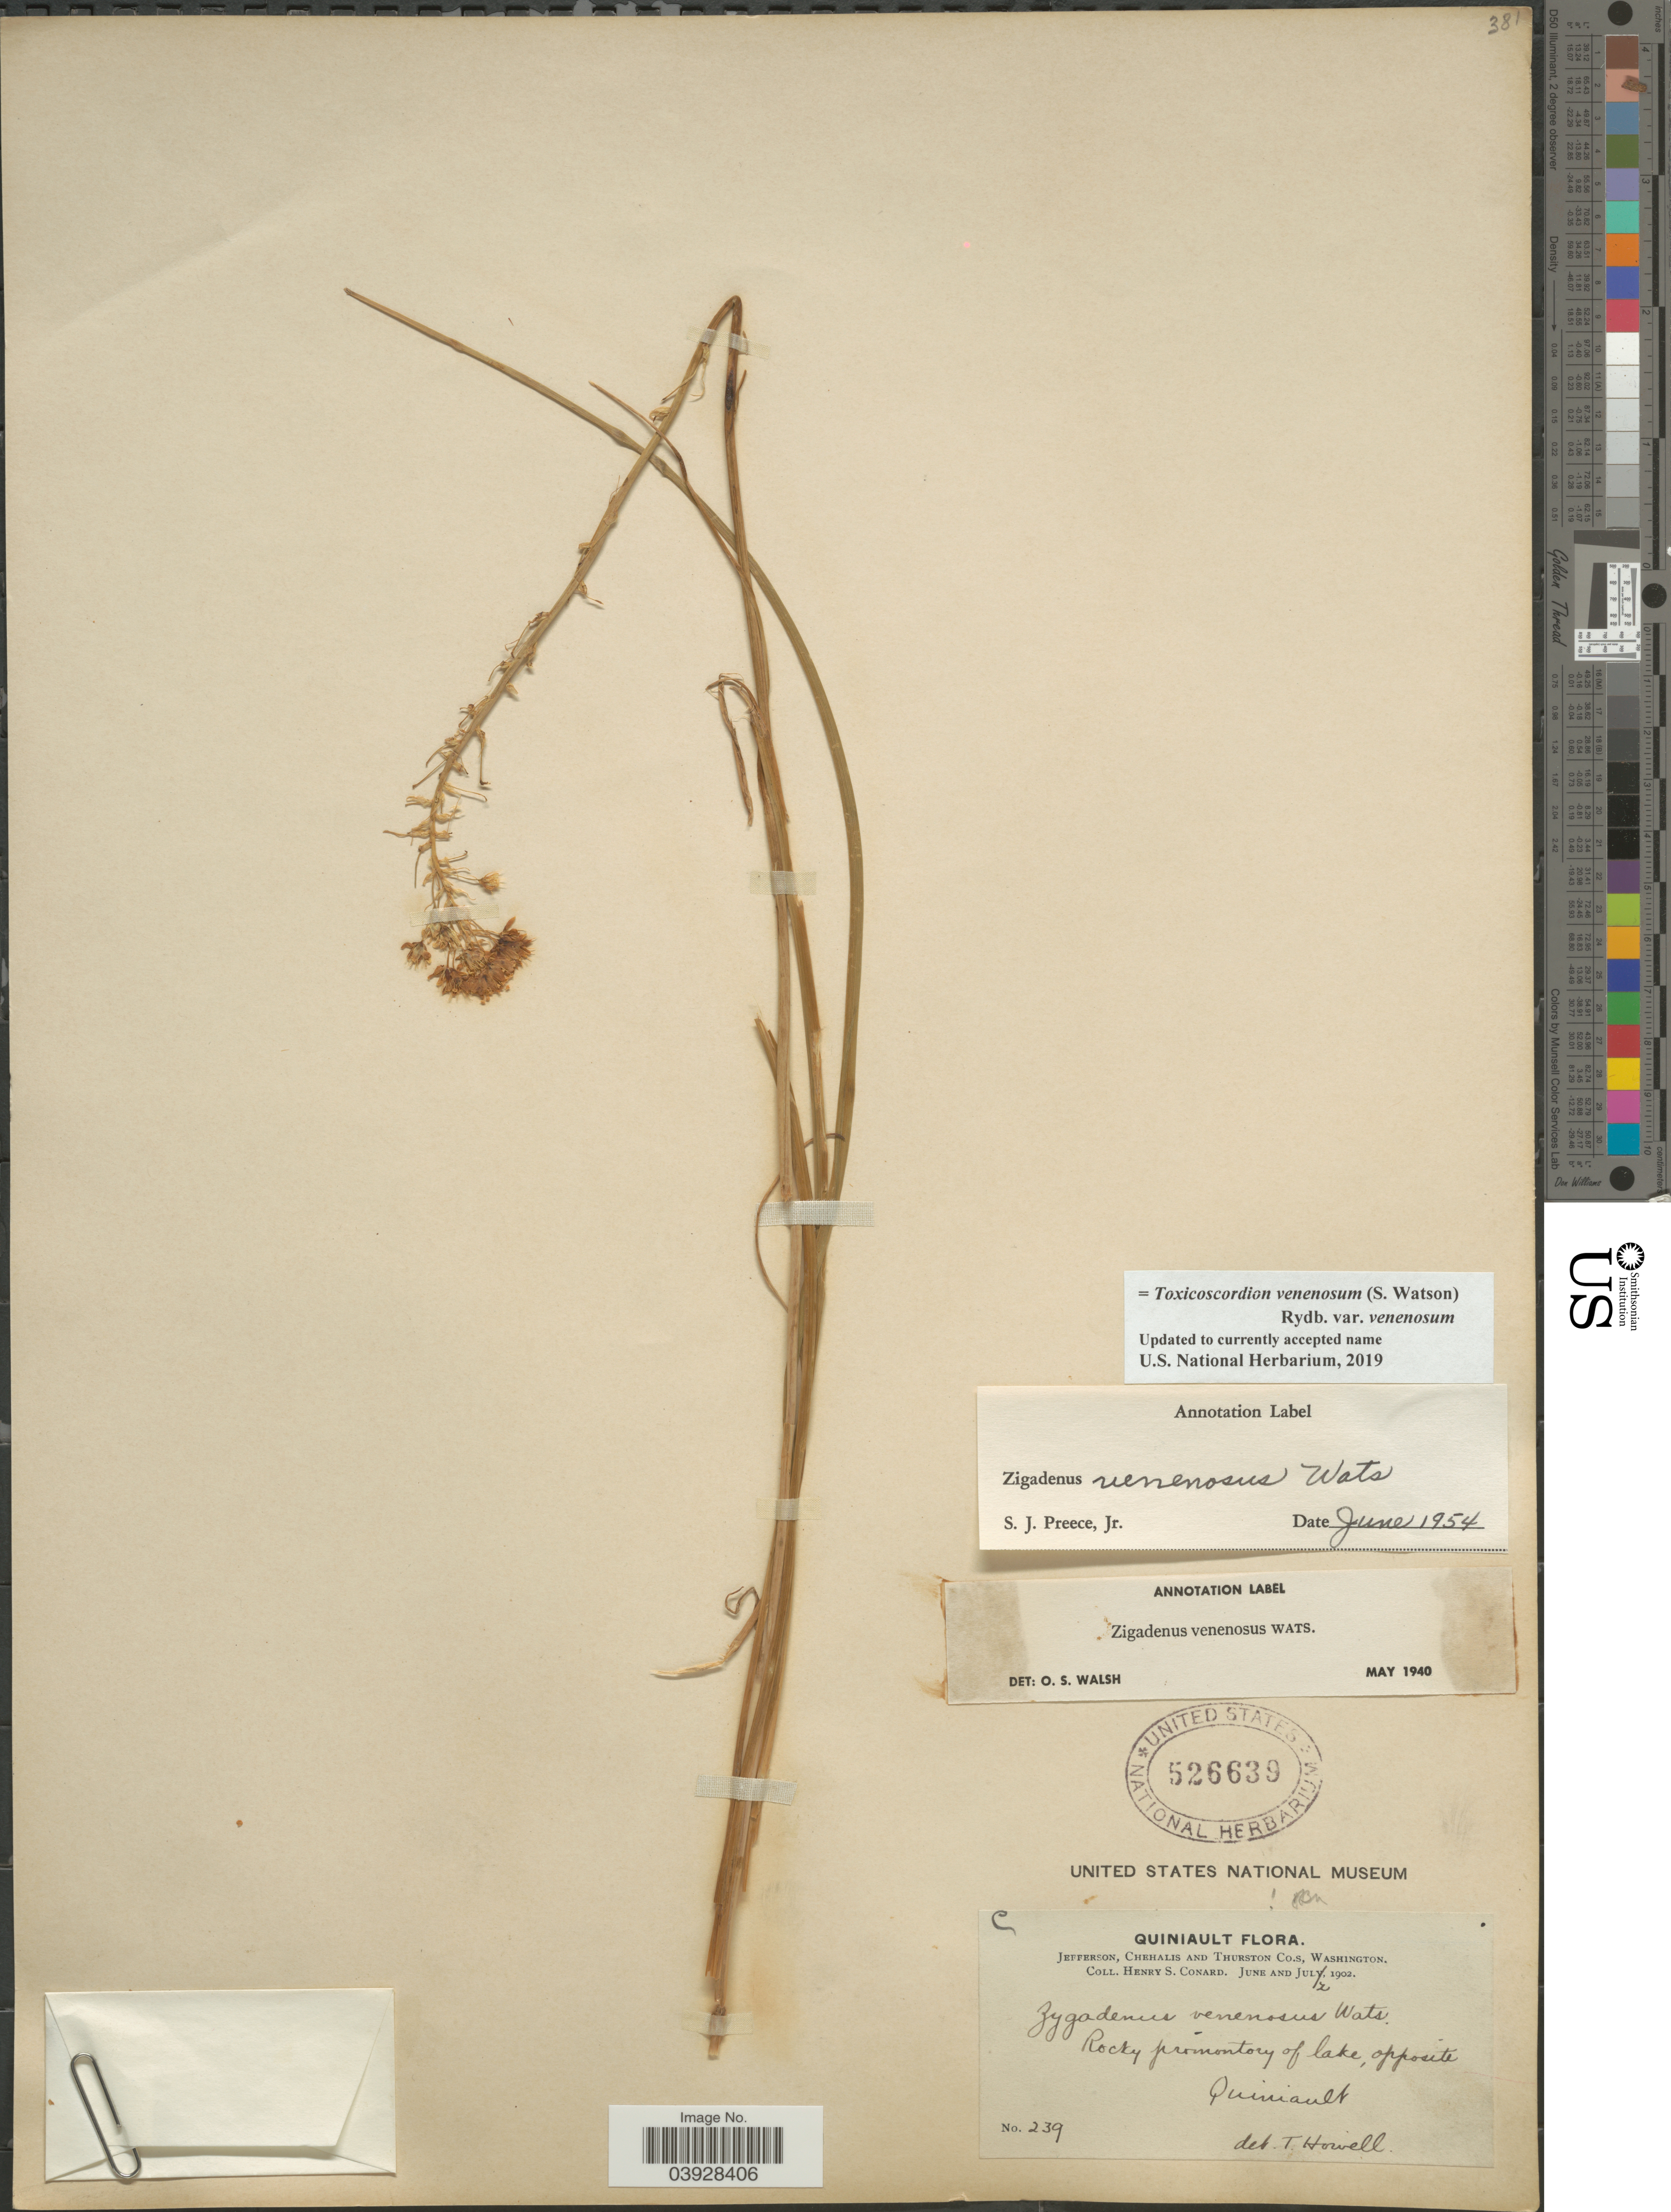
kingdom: Plantae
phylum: Tracheophyta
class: Liliopsida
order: Liliales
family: Melanthiaceae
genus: Toxicoscordion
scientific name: Toxicoscordion venenosum var. gramineum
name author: (Rydb.) Brasher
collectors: H. S. Conard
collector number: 239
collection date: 1902-07-02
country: United States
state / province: Washington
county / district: Thurston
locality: Jefferson, Chehalis and Thurston Co.s, Quiniault.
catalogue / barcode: US 526639